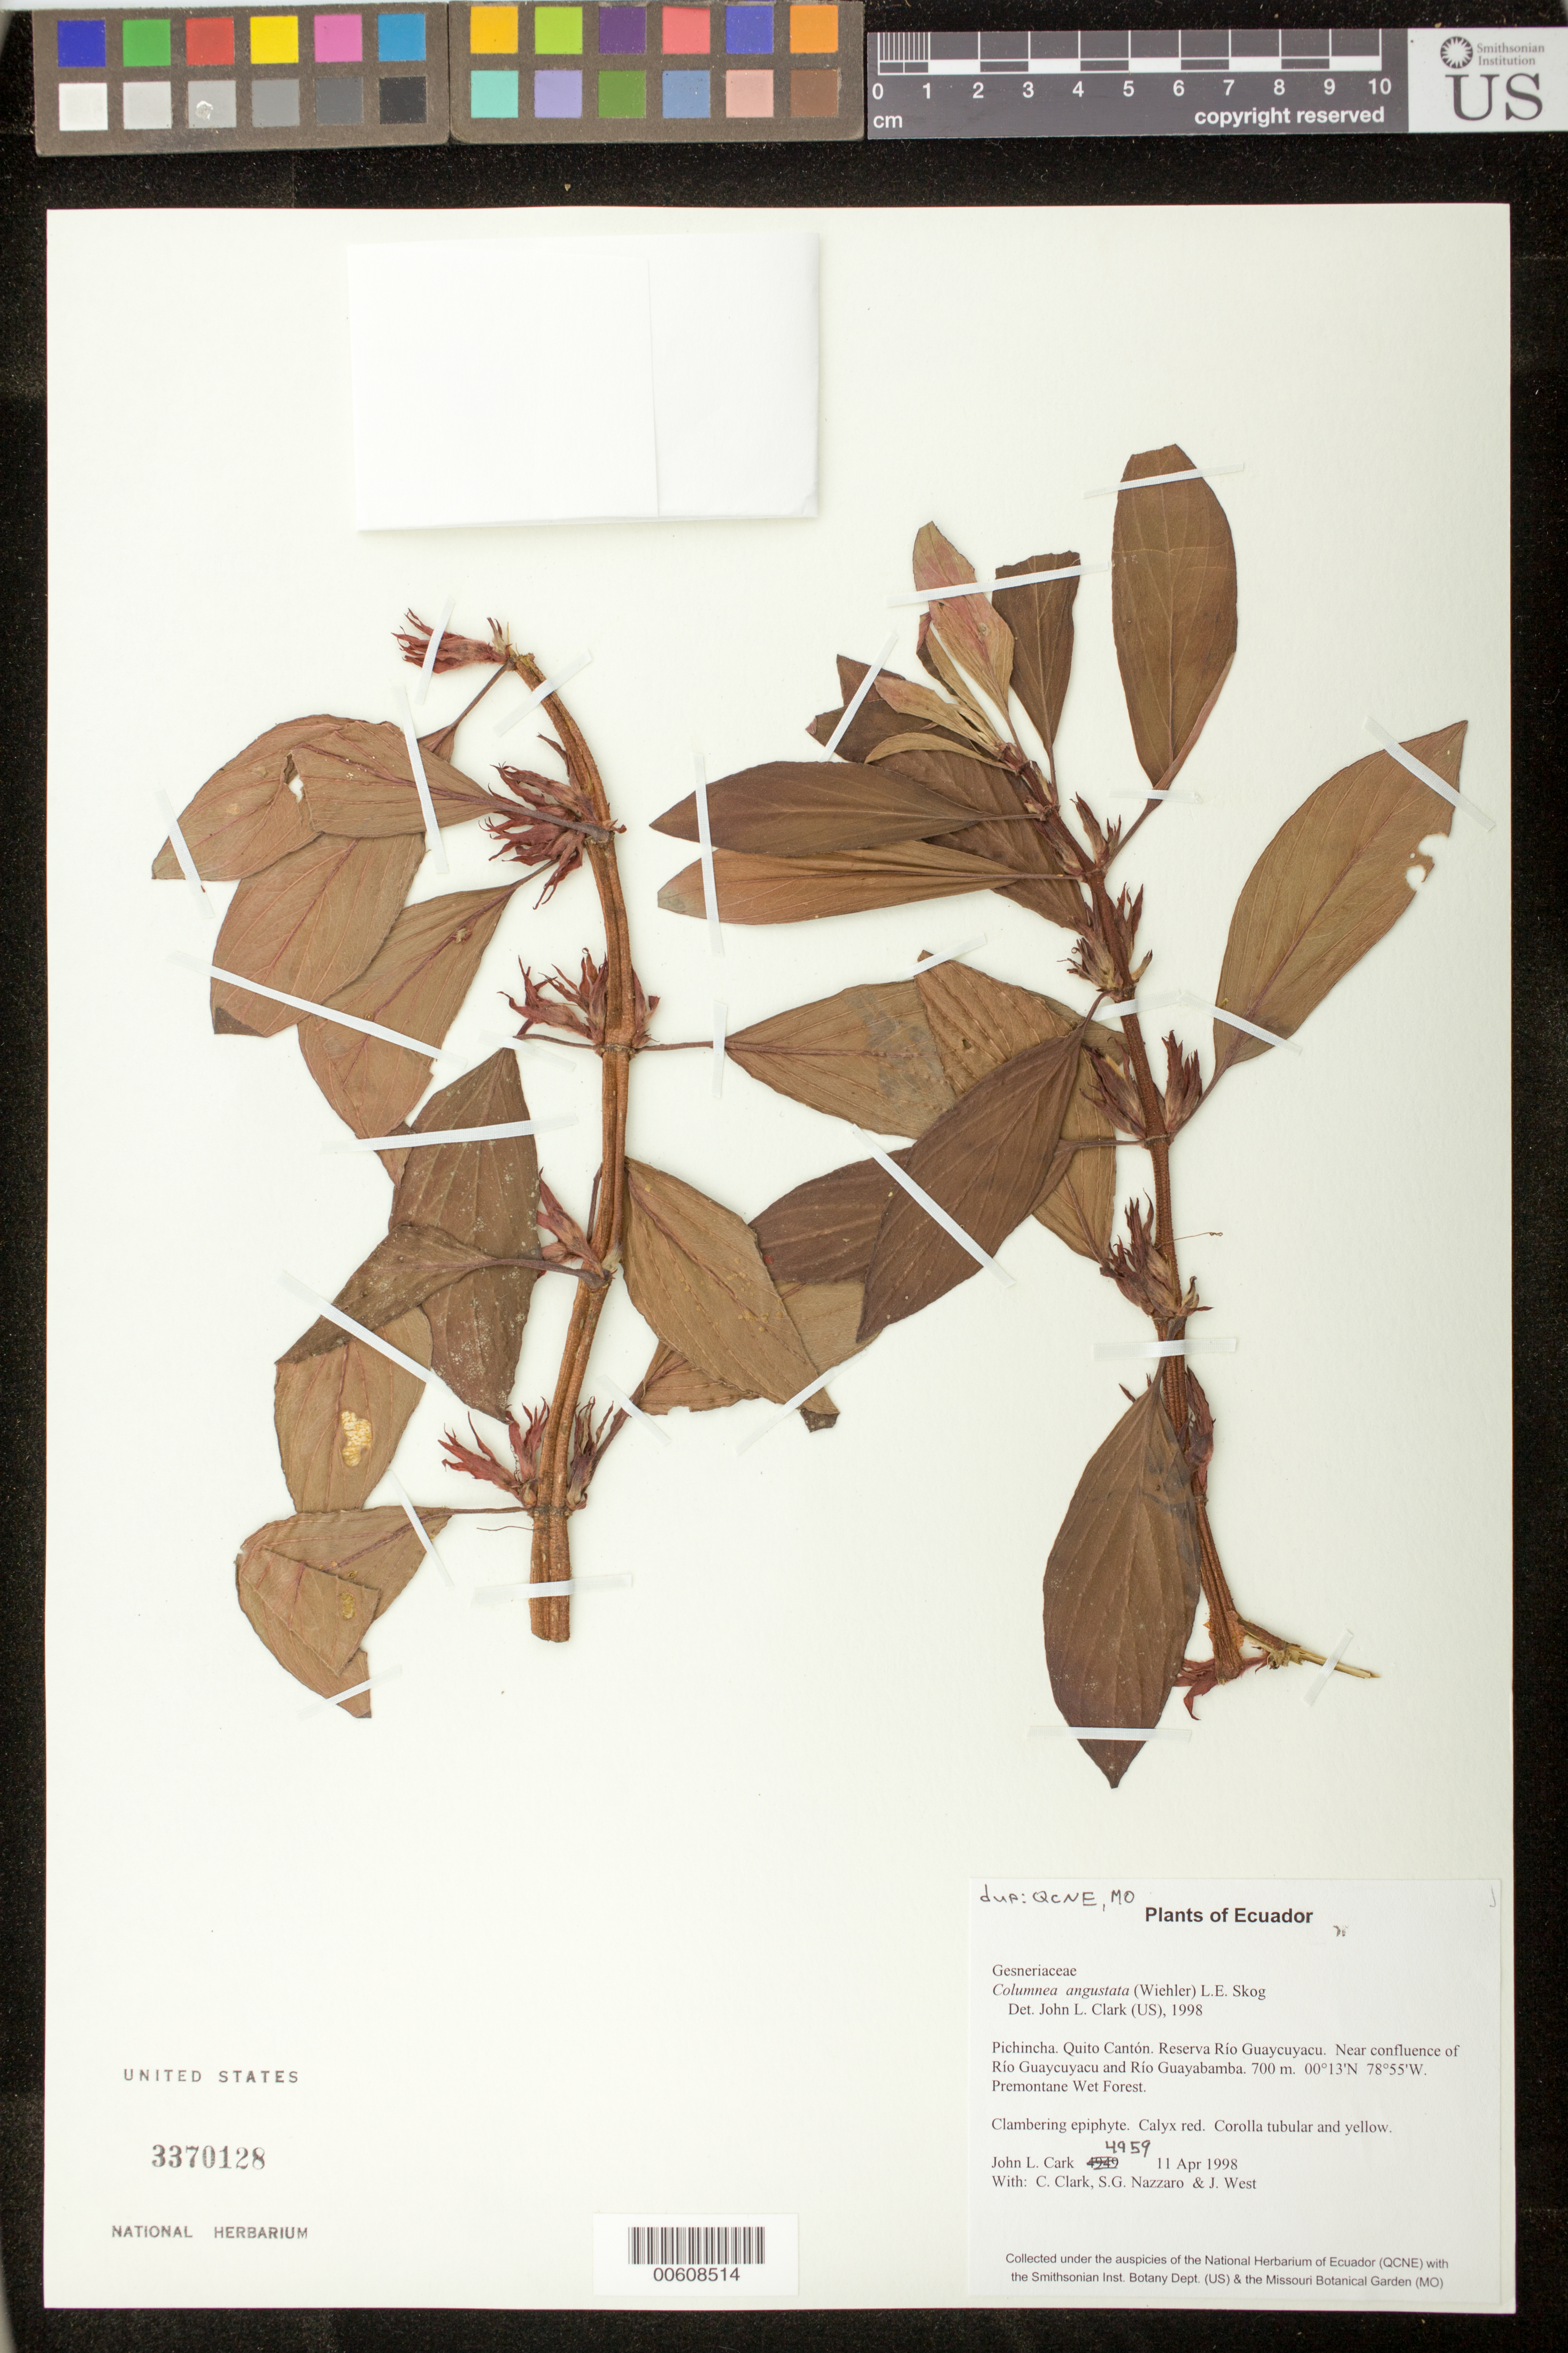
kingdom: Plantae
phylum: Tracheophyta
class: Magnoliopsida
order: Lamiales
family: Gesneriaceae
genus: Columnea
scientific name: Columnea angustata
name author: (Wiehler) L.E. Skog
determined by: Clark, J. L., (SEL), The Marie Selby Botanical Garden (UNITED STATES)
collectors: J. L. Clark, C. Clark, S. Nazzaro & J. West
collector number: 4959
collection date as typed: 11 Apr 1998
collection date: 1998-04-11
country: Ecuador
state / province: Pichincha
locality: Quito Cantón. Reserva Río Guaycuyacu. Near confluence of Río Guaycuyacu and Río Guayabamba.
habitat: Premontane Wet Forest.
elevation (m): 700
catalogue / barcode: US 3370128